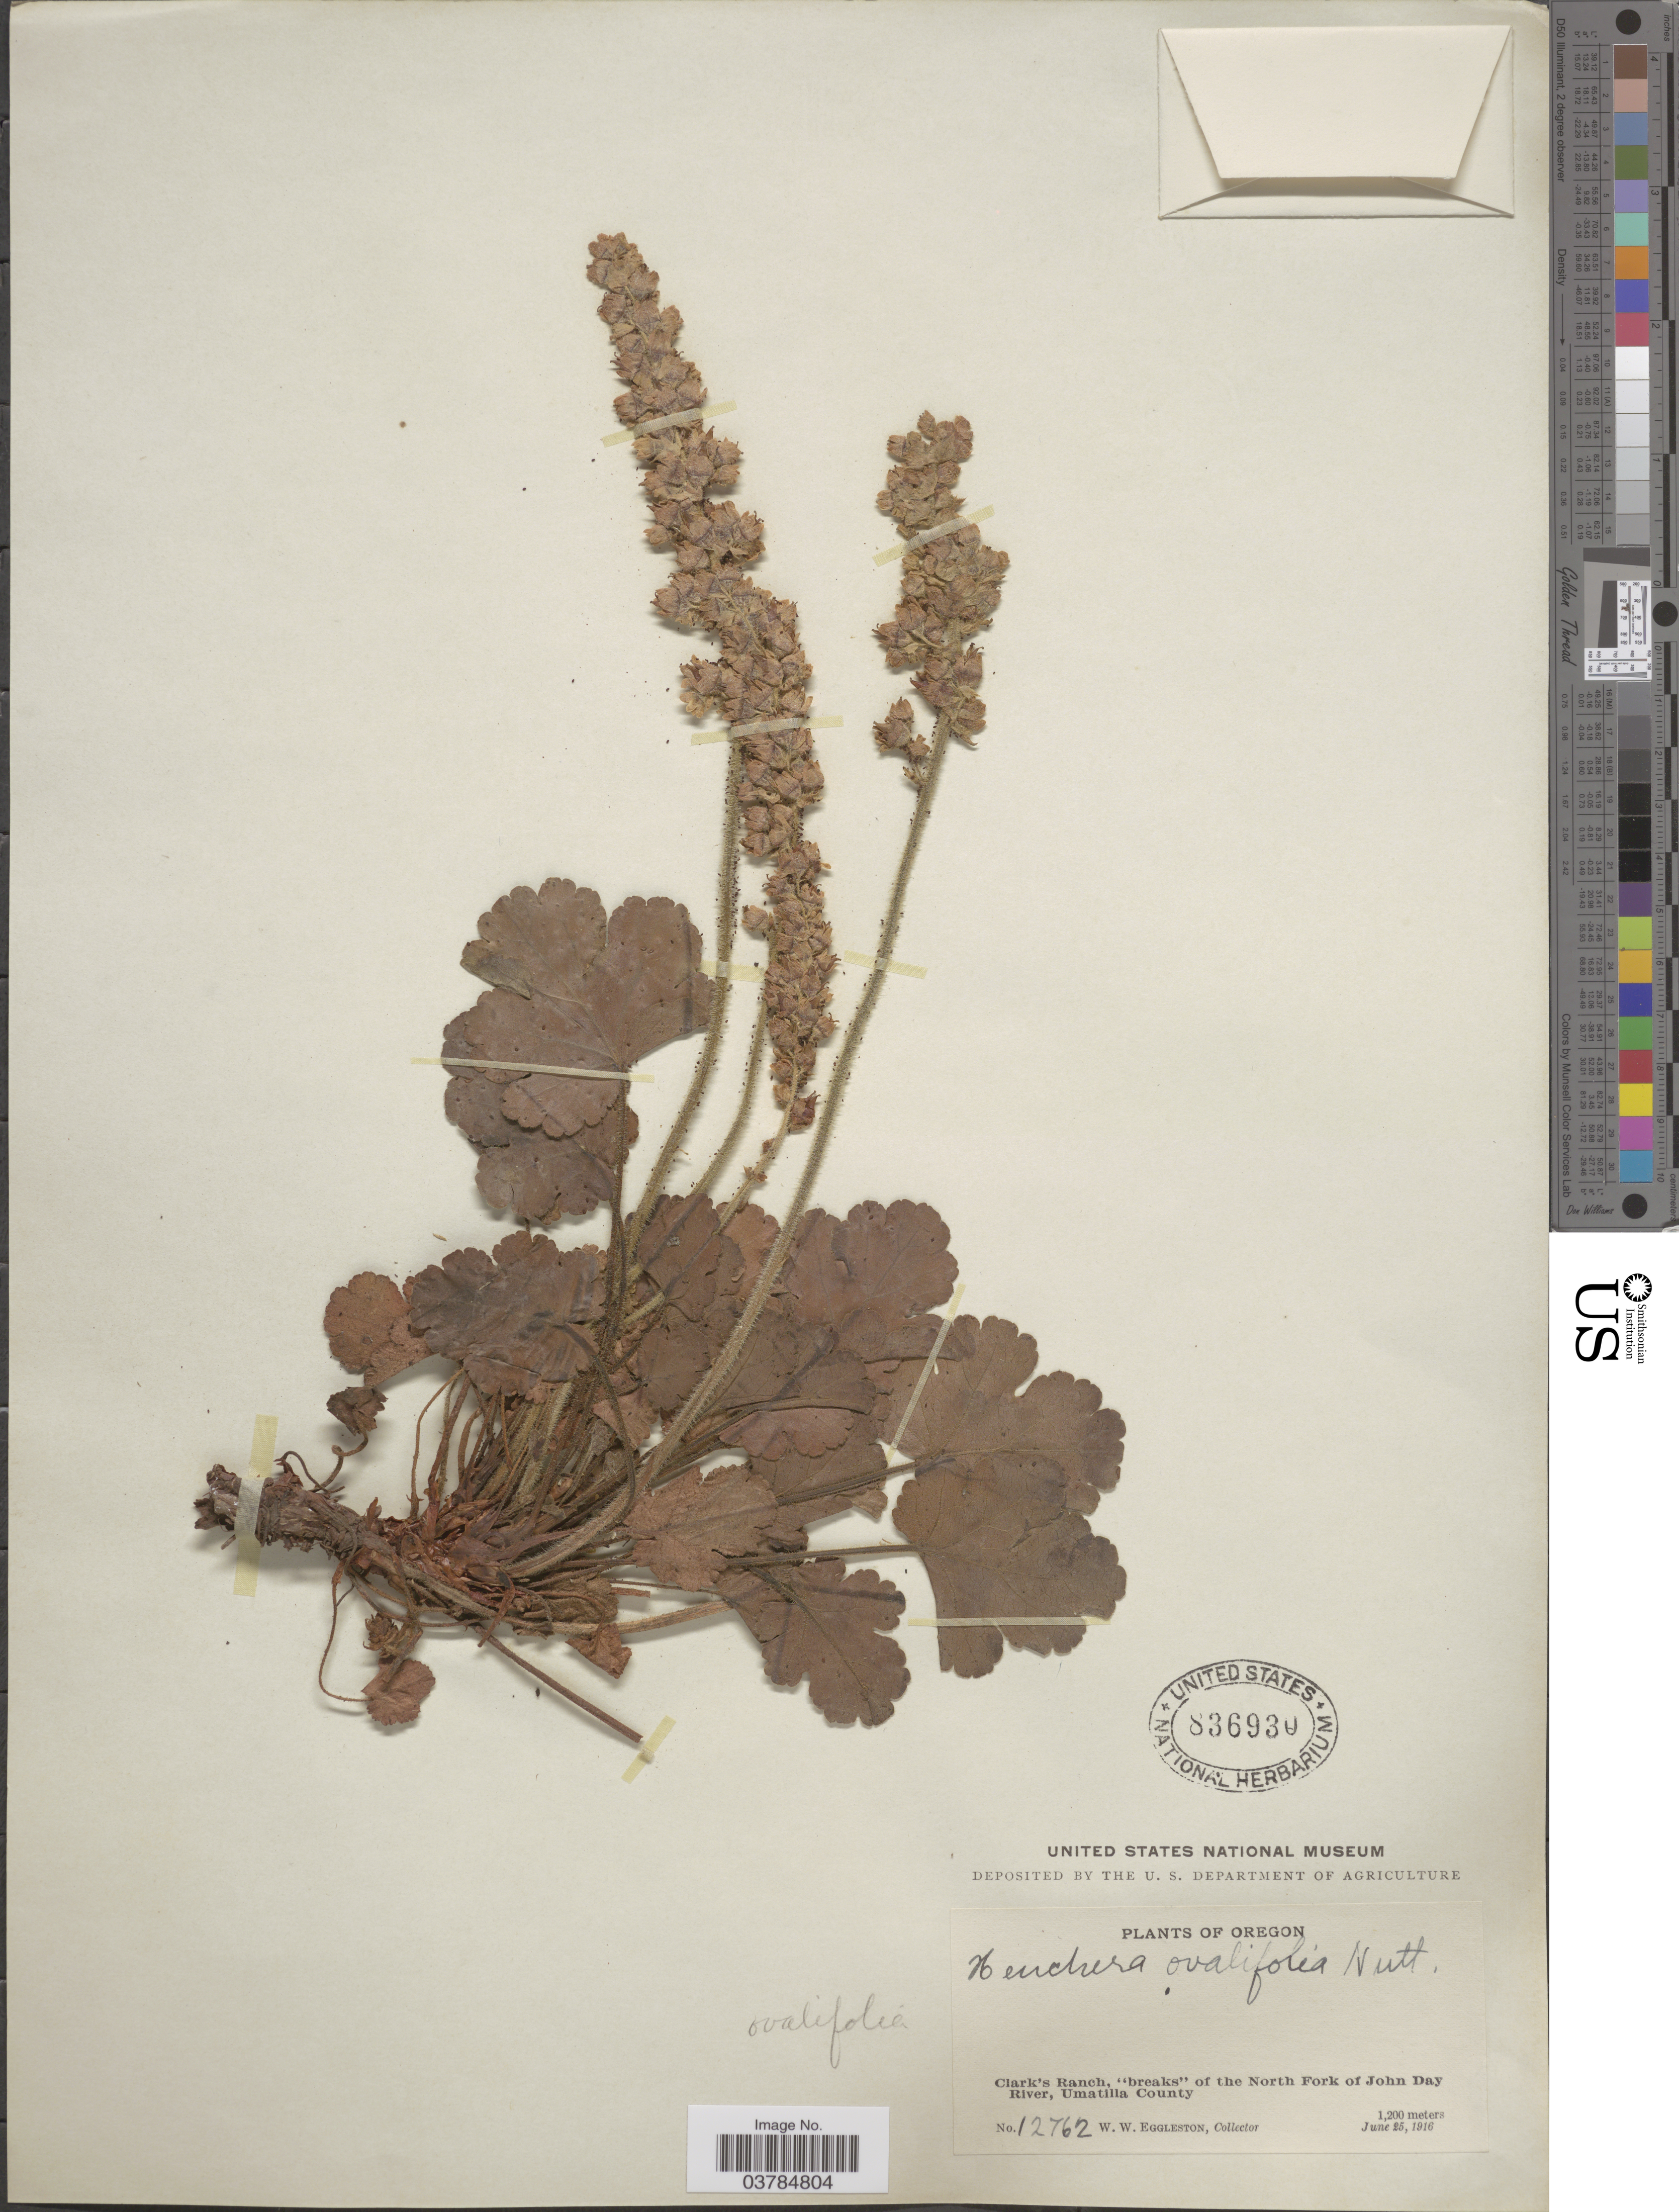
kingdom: Plantae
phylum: Tracheophyta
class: Magnoliopsida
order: Saxifragales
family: Saxifragaceae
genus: Heuchera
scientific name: Heuchera ovalifolia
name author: Torr. & A. Gray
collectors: W. W. Eggleston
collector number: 12762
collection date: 1916-06-25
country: United States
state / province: Oregon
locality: Clark's Ranch, "breaks" of the North Fork of John Day River, Umatilla County.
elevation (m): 1200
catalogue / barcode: US 836930